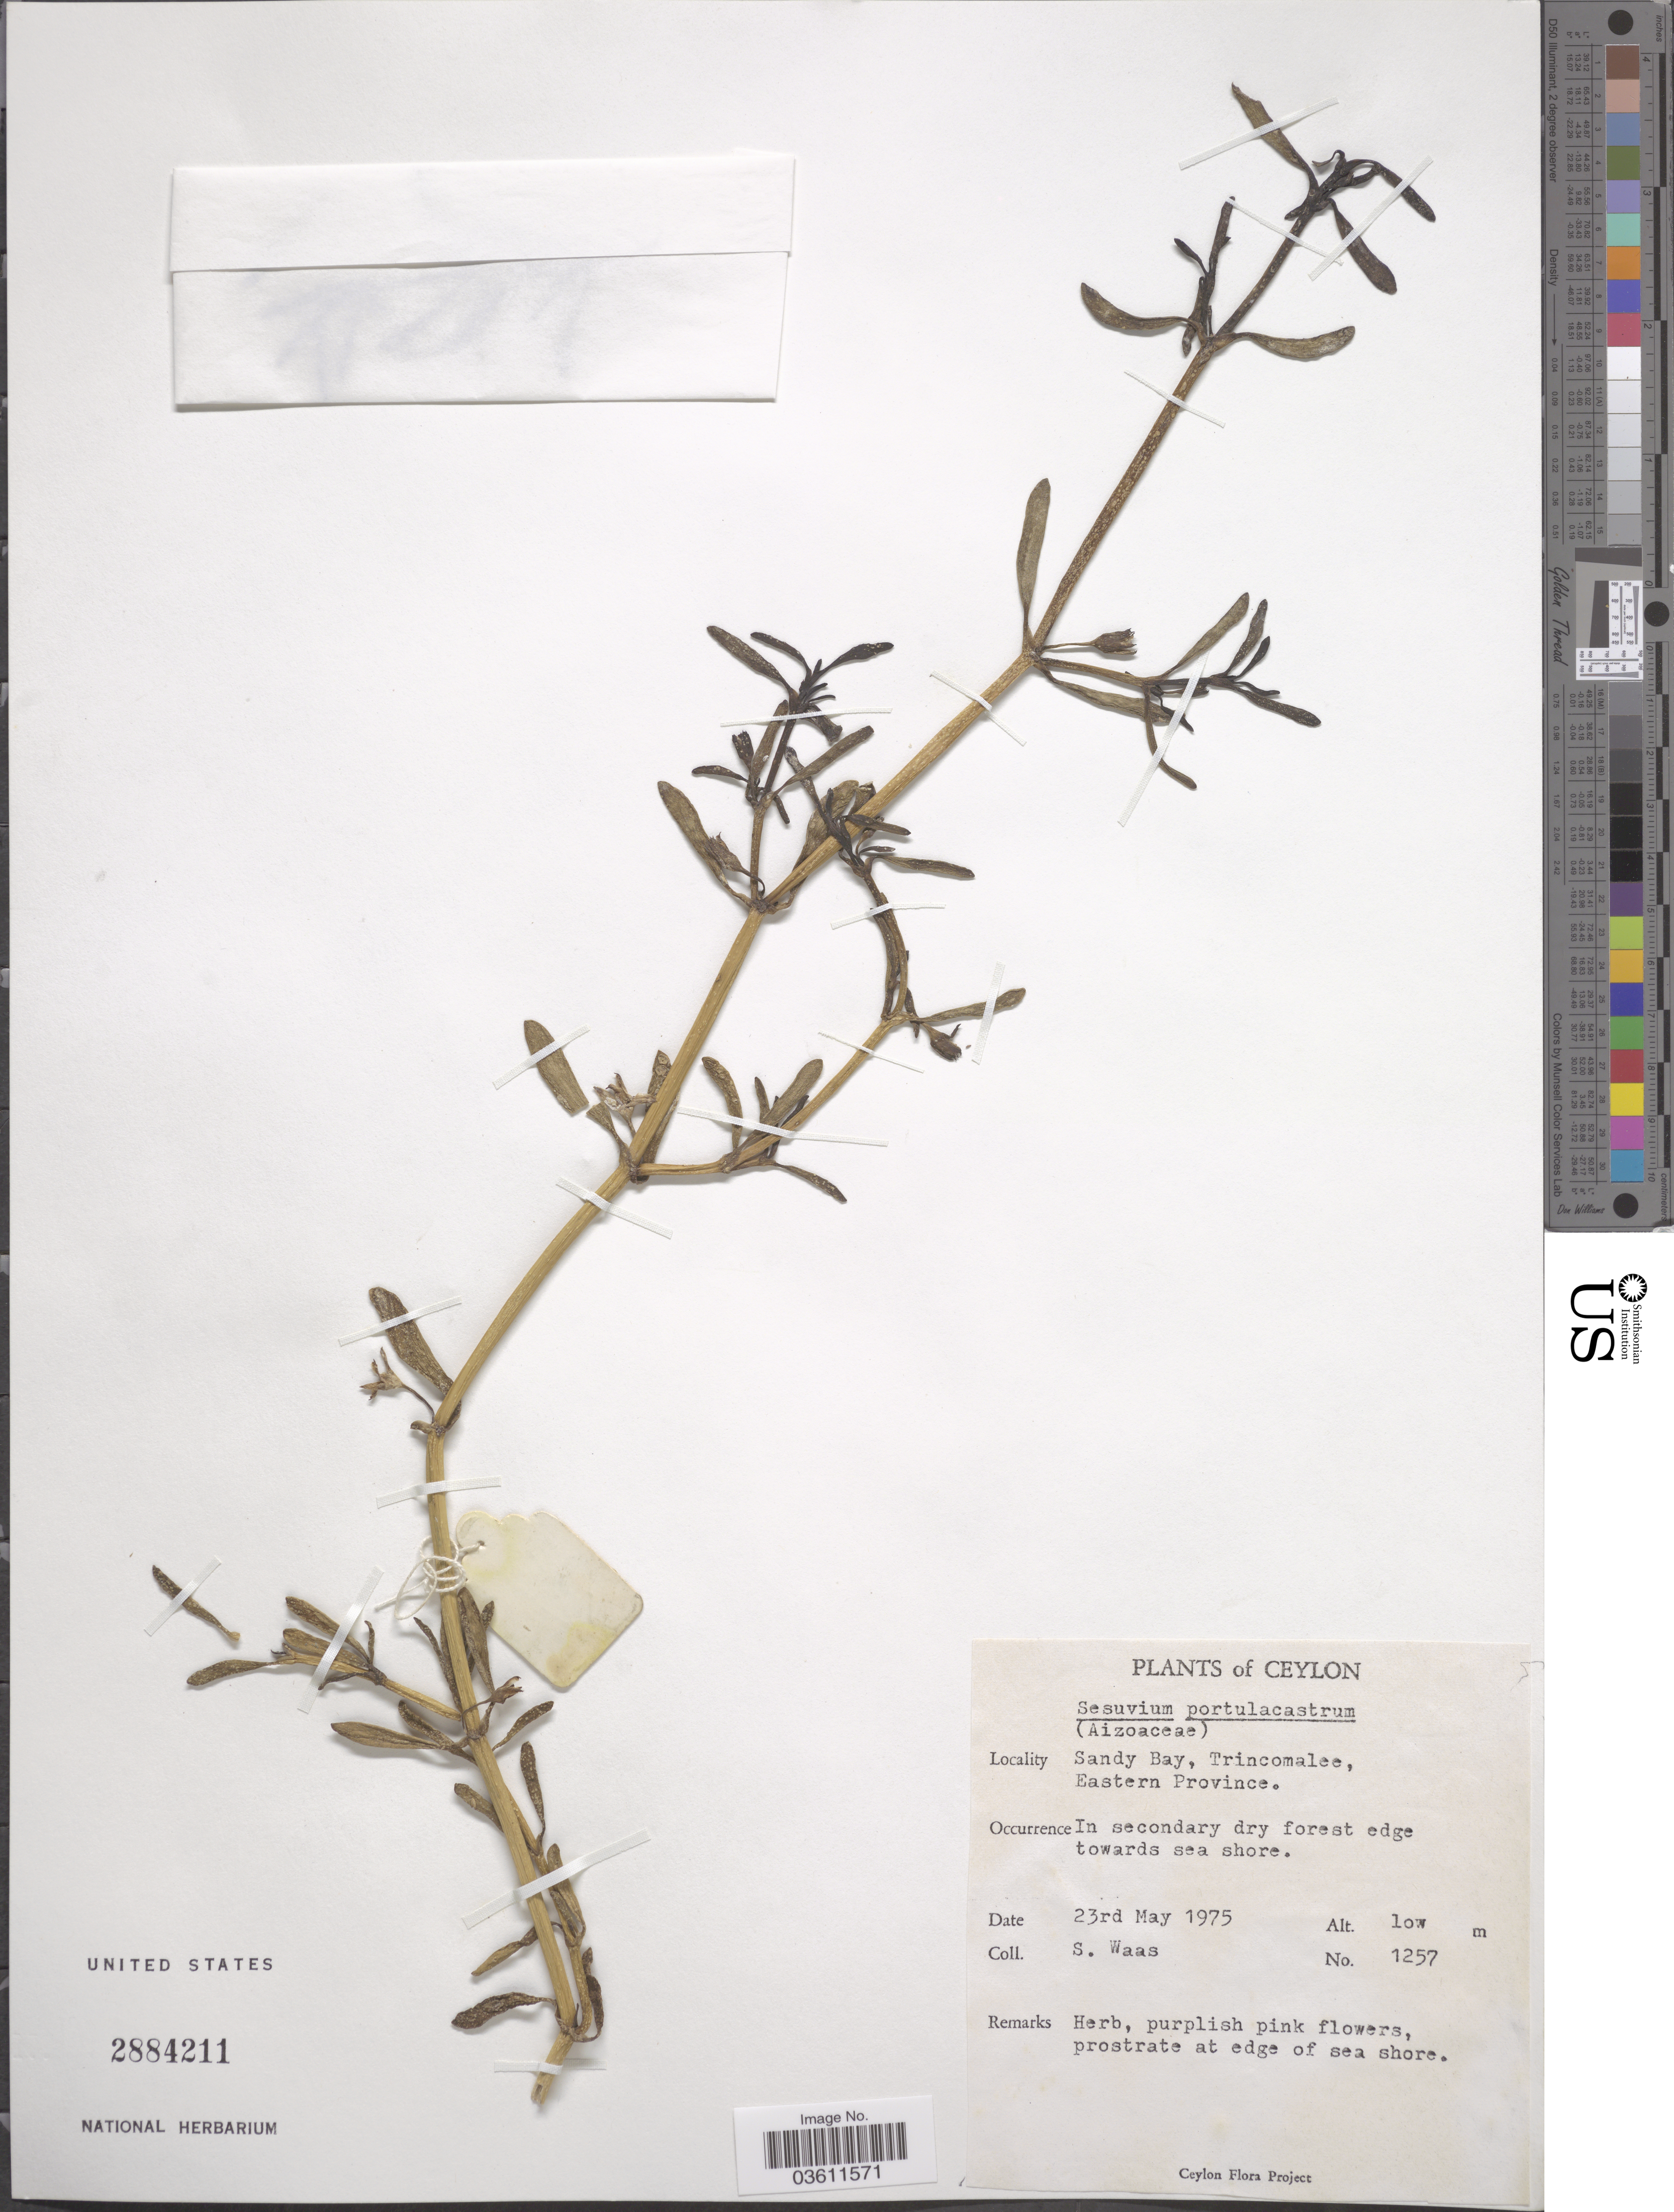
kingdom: Plantae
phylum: Tracheophyta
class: Magnoliopsida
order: Caryophyllales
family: Aizoaceae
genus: Sesuvium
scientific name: Sesuvium portulacastrum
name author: (L.) L.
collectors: S. Waas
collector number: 1257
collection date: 1975-05-23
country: Sri Lanka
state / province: Eastern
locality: Ceylon. Sandy Bay, Trincomalee.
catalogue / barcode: US 2884211